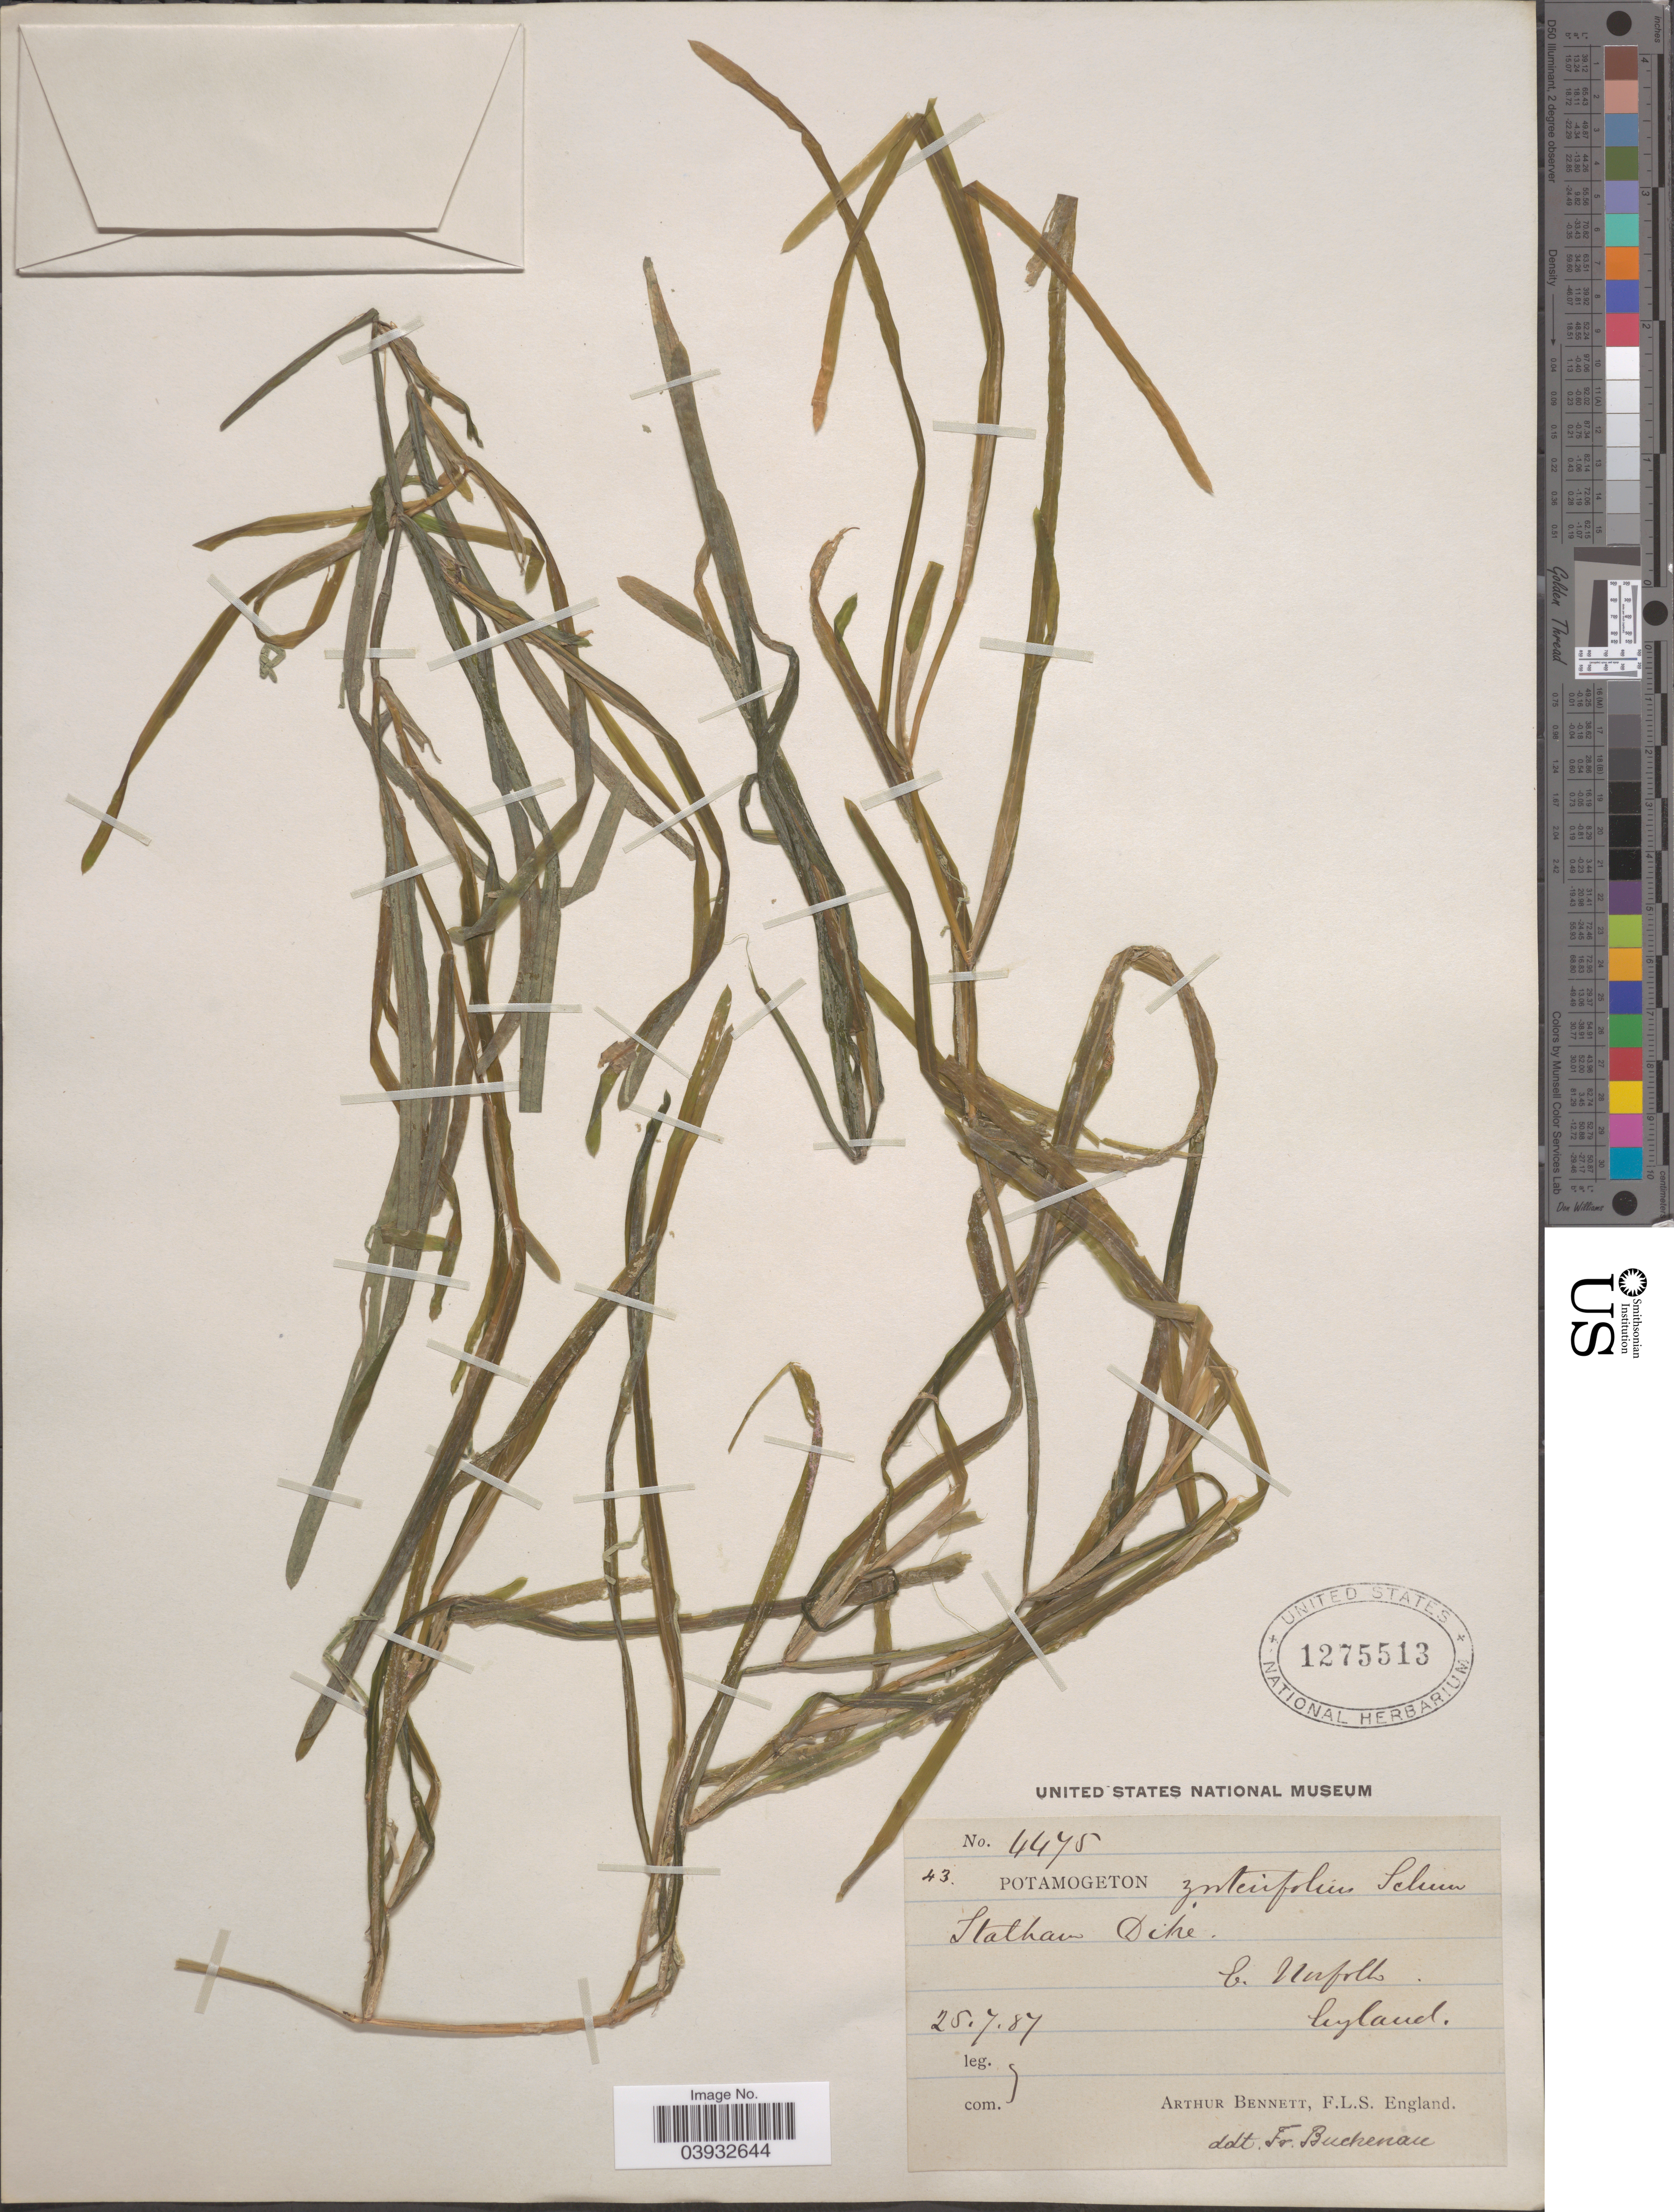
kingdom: Plantae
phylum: Tracheophyta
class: Liliopsida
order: Alismatales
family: Potamogetonaceae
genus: Potamogeton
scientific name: Potamogeton zosterifolius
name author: Schumach.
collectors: A. Bennett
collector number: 4475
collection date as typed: Transcribed d/m/y: 25/7/87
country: United Kingdom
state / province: England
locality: E. Norfolk.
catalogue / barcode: US 1275513